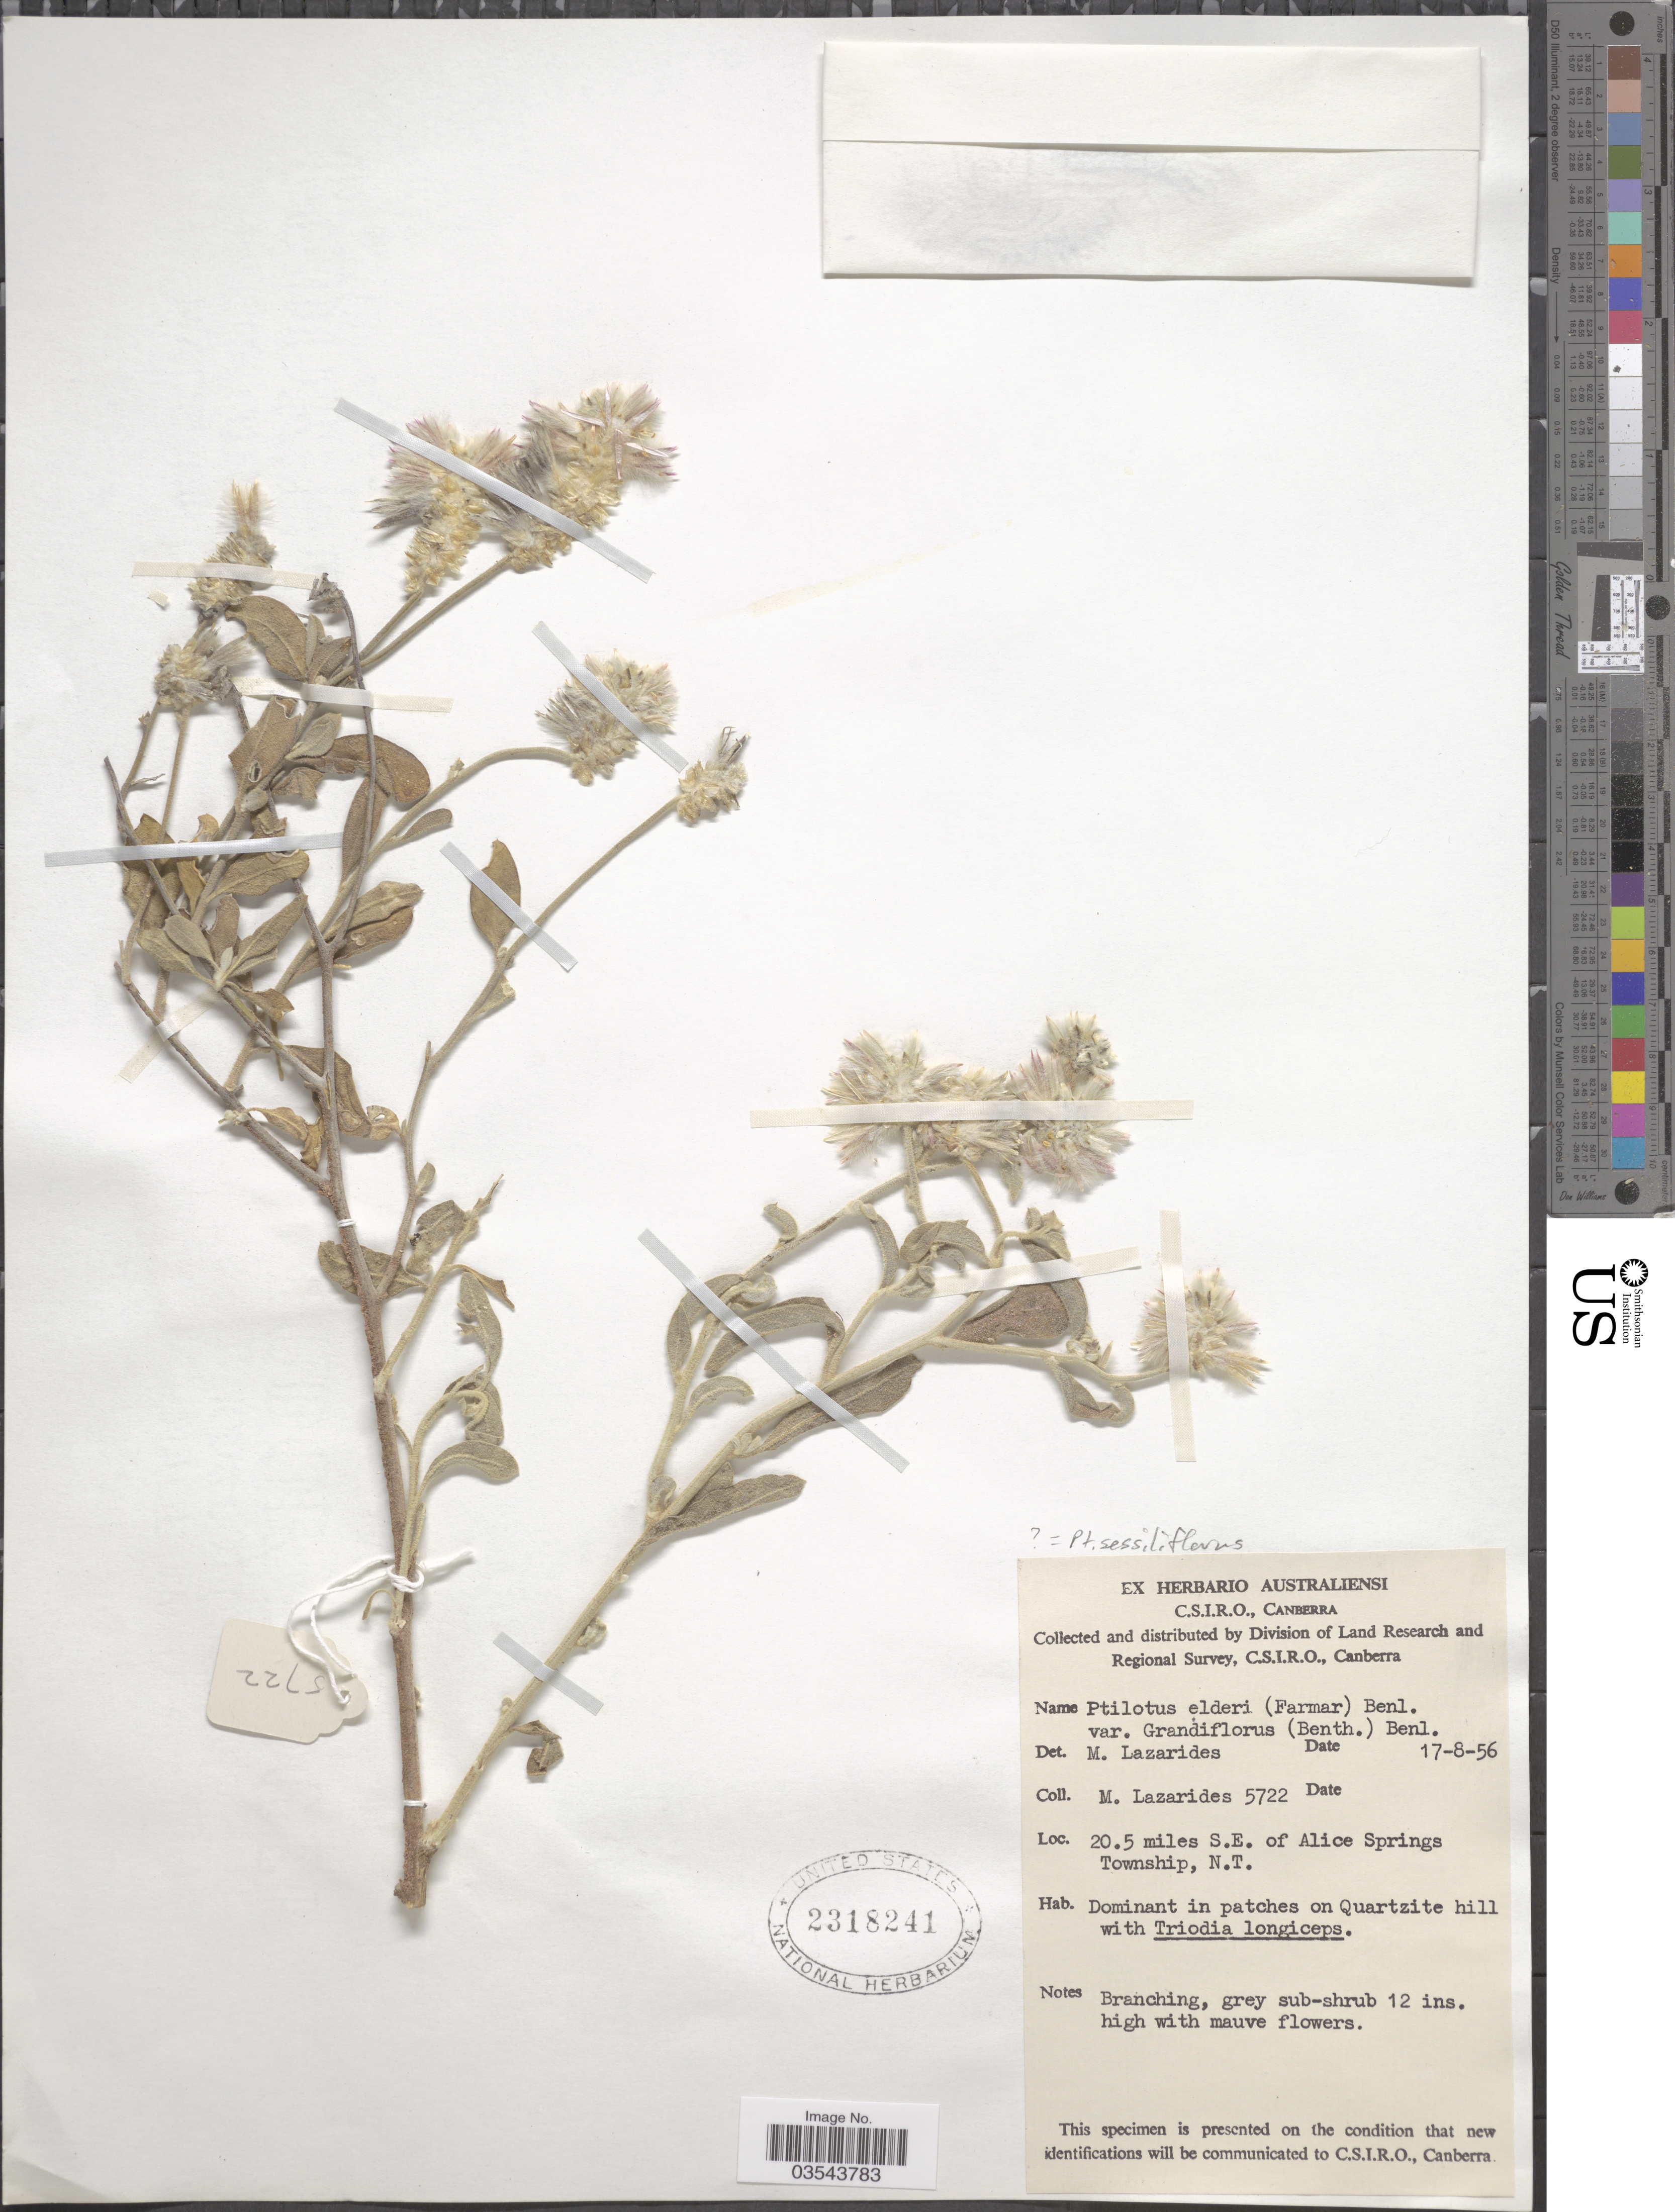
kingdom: Plantae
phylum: Tracheophyta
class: Magnoliopsida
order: Caryophyllales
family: Amaranthaceae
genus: Ptilotus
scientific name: Ptilotus sessilifolius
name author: (Lindl.) Benl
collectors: M. Lazarides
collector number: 5722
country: Australia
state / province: Northern Territory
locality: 20.5 miles S.E. of Alice Springs Township.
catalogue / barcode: US 2318241